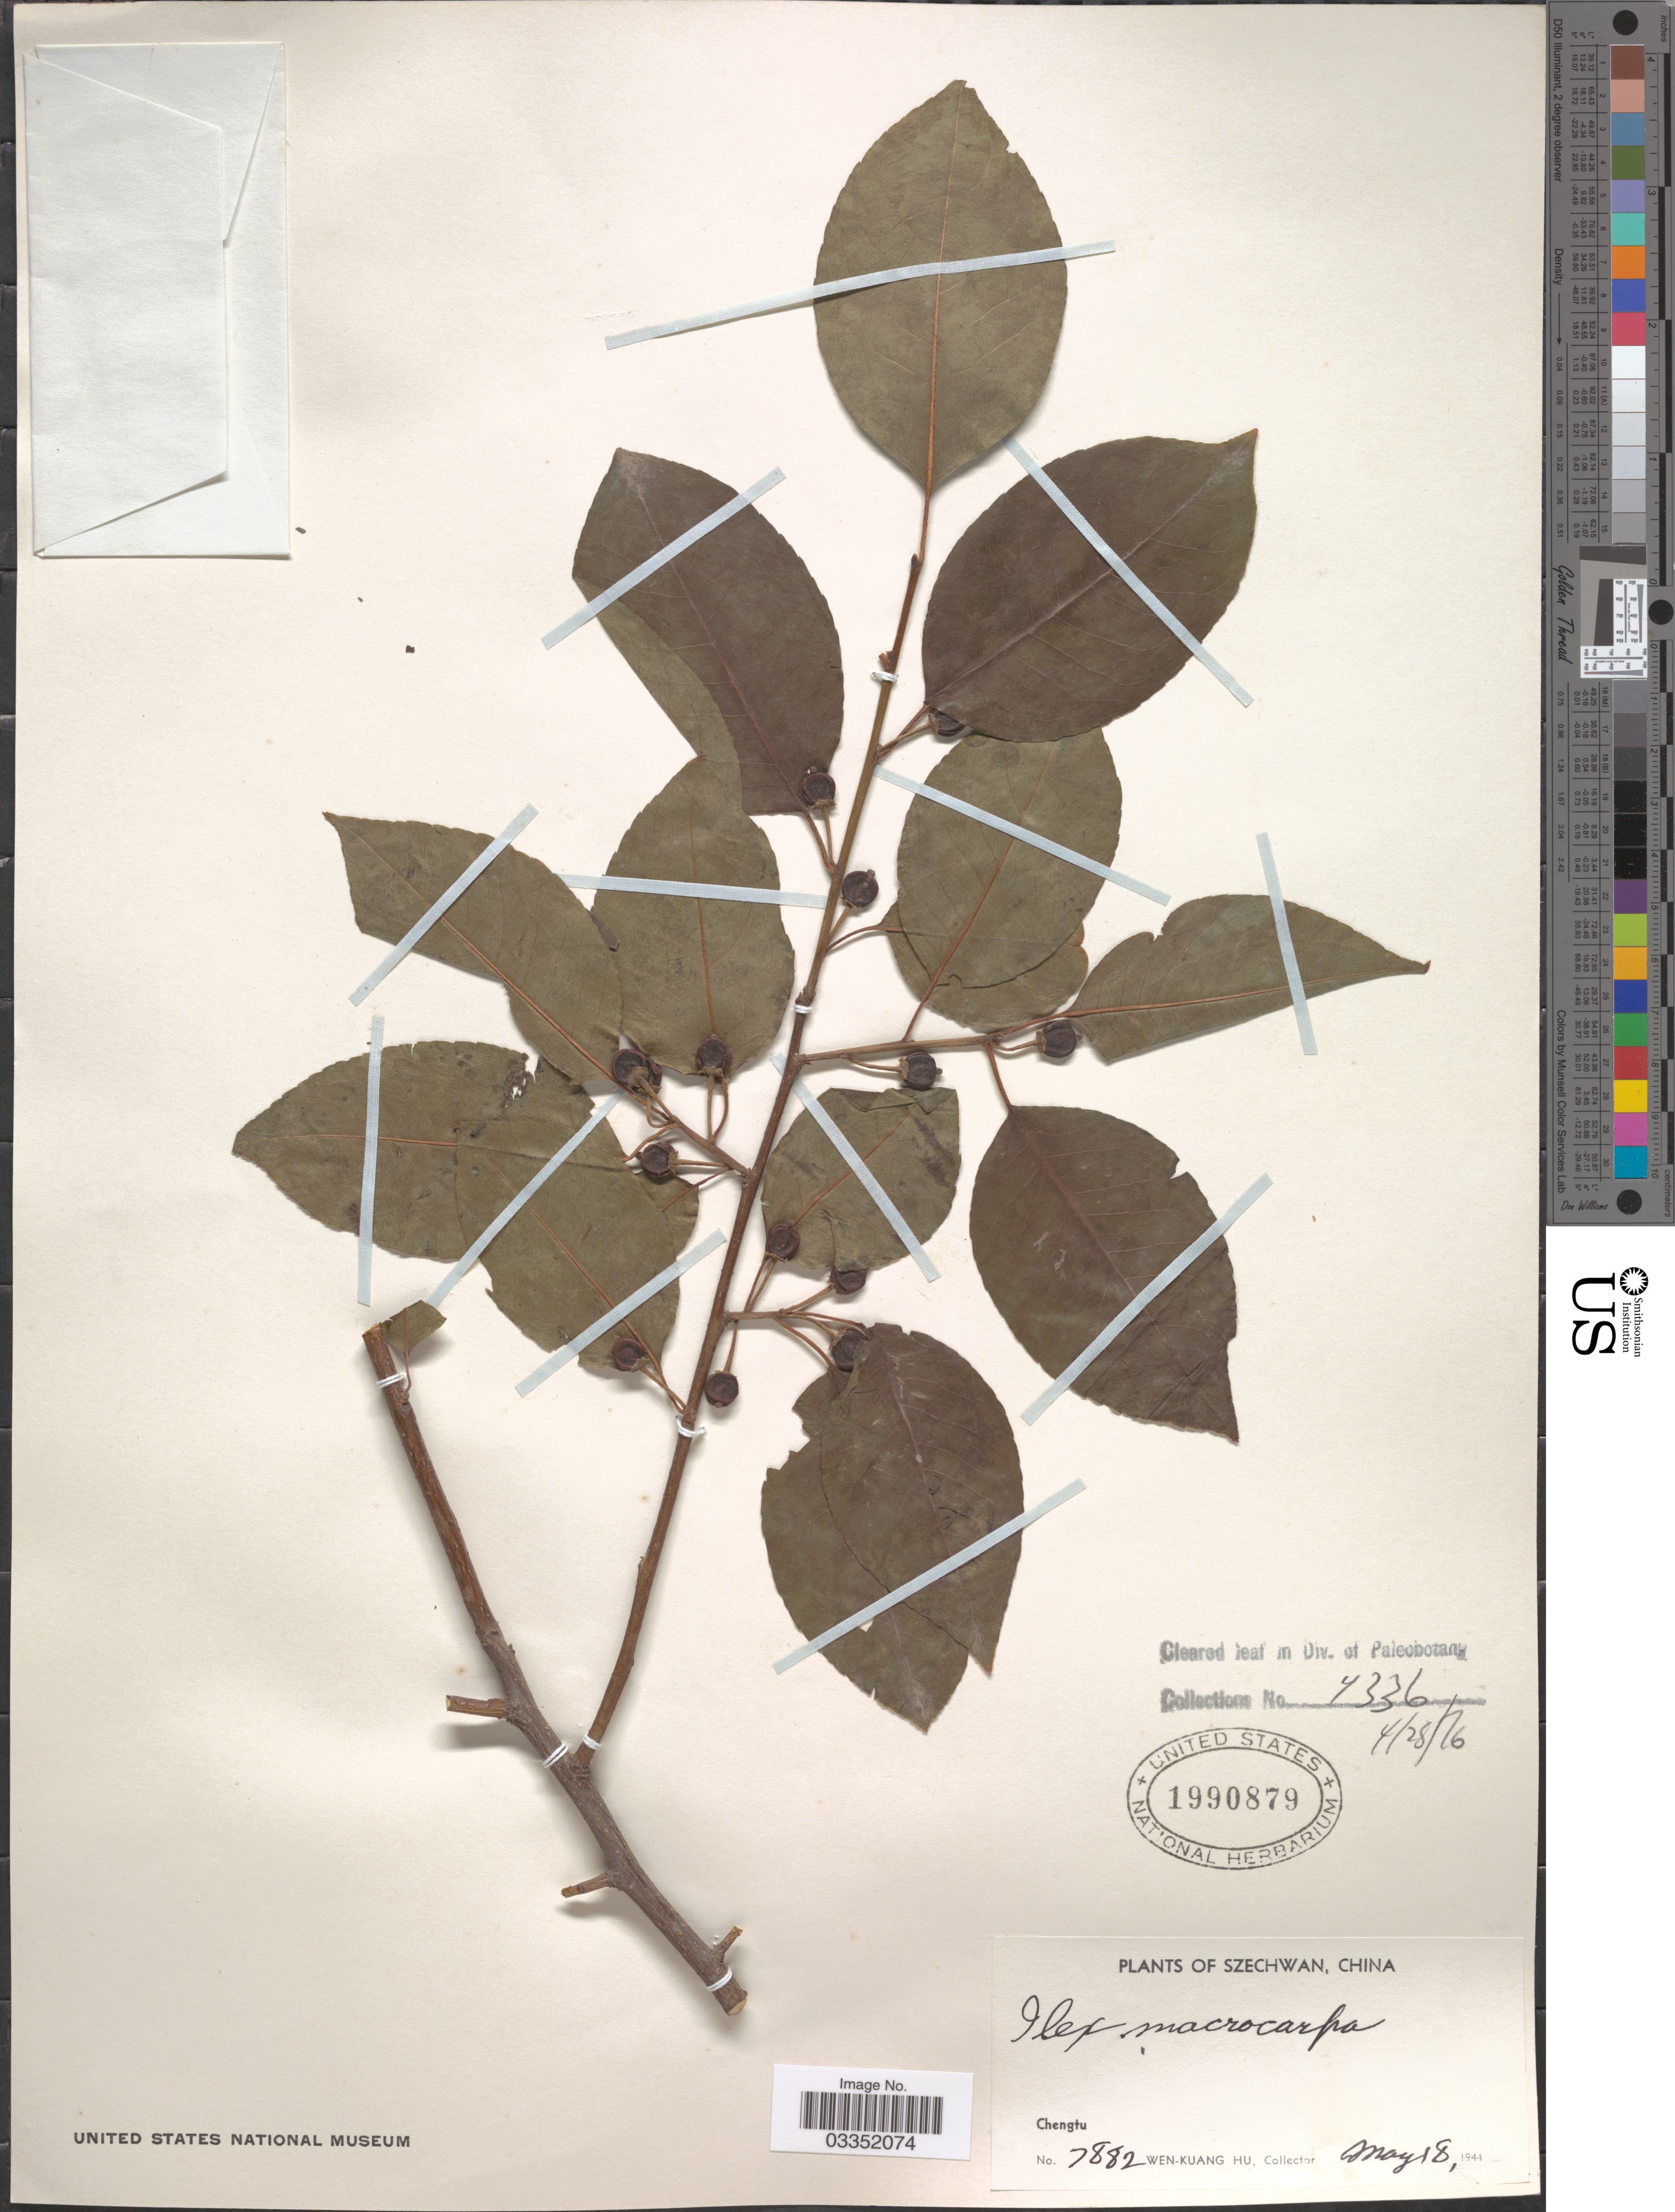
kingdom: Plantae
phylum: Tracheophyta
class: Magnoliopsida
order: Aquifoliales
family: Aquifoliaceae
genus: Ilex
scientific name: Ilex macrocarpa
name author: Oliv.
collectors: W. K. Hu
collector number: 7882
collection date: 1944-05-18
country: China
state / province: Sichuan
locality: Szechwan. Chengtu.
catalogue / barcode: US 1990879